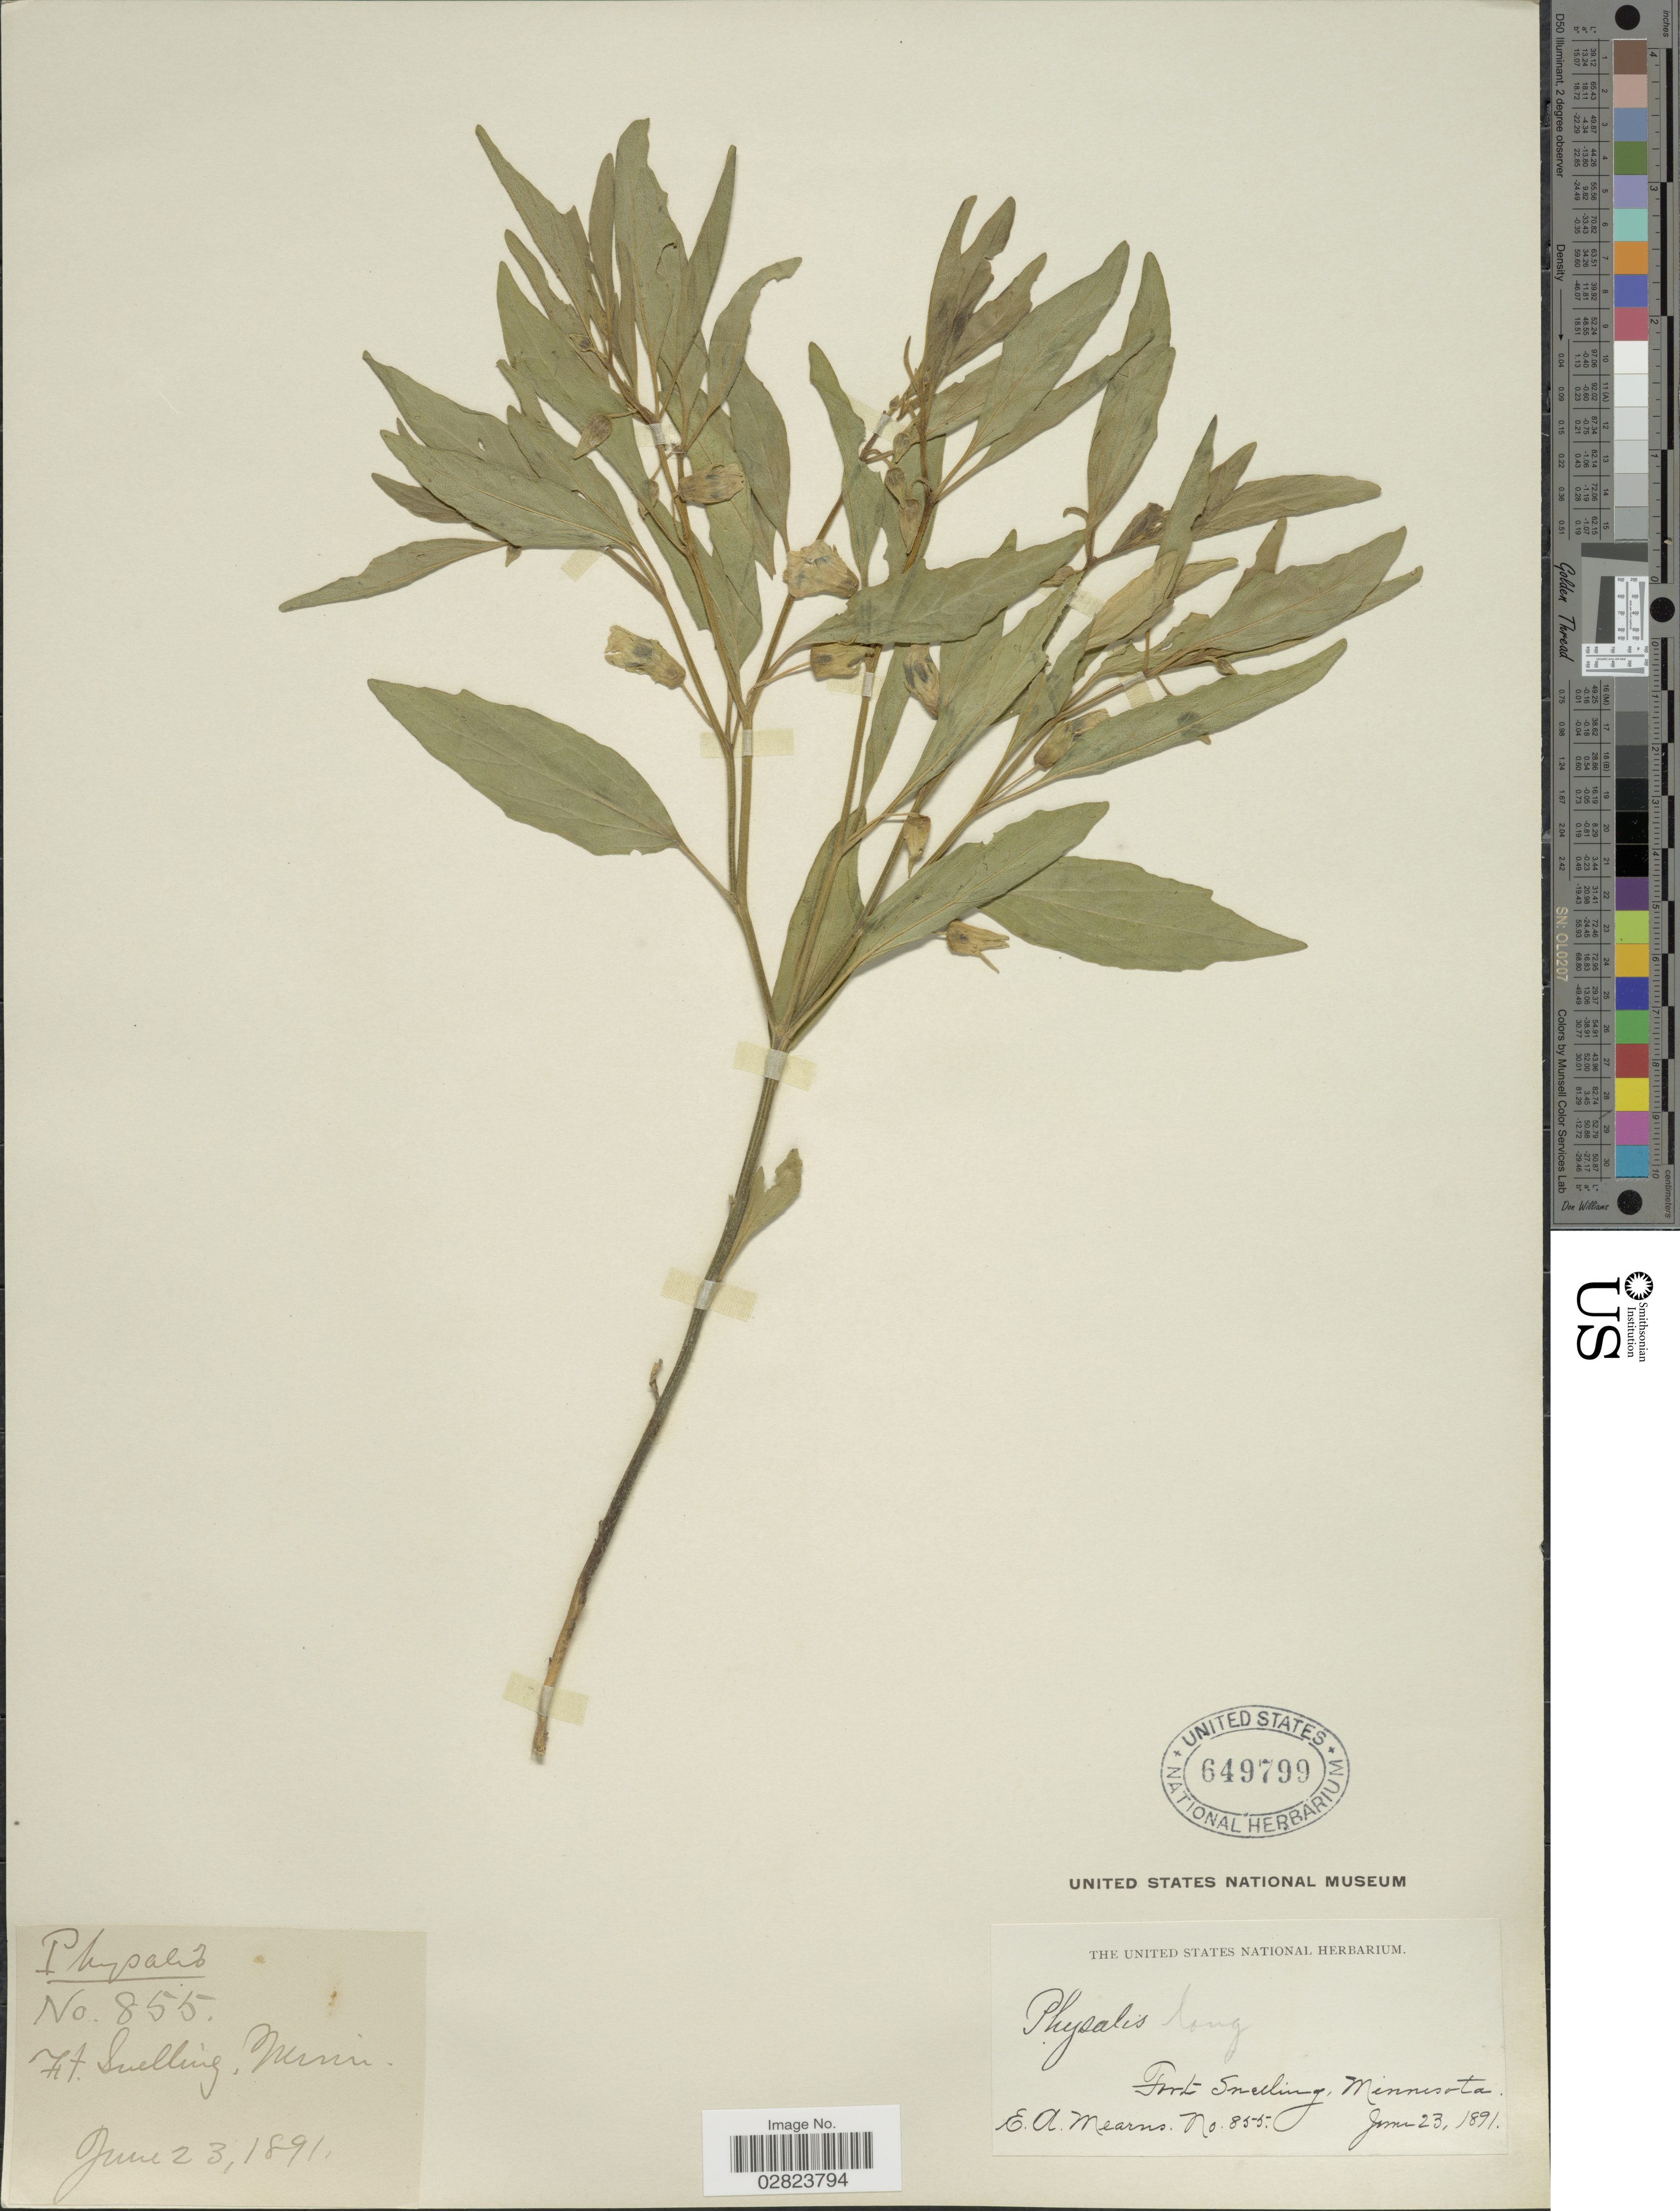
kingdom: Plantae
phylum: Tracheophyta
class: Magnoliopsida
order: Solanales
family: Solanaceae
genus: Physalis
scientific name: Physalis longifolia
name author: Nutt.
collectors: E. A. Mearns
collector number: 855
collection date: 1891-06-23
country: United States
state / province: Minnesota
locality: Fort Snelling.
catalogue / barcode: US 649799